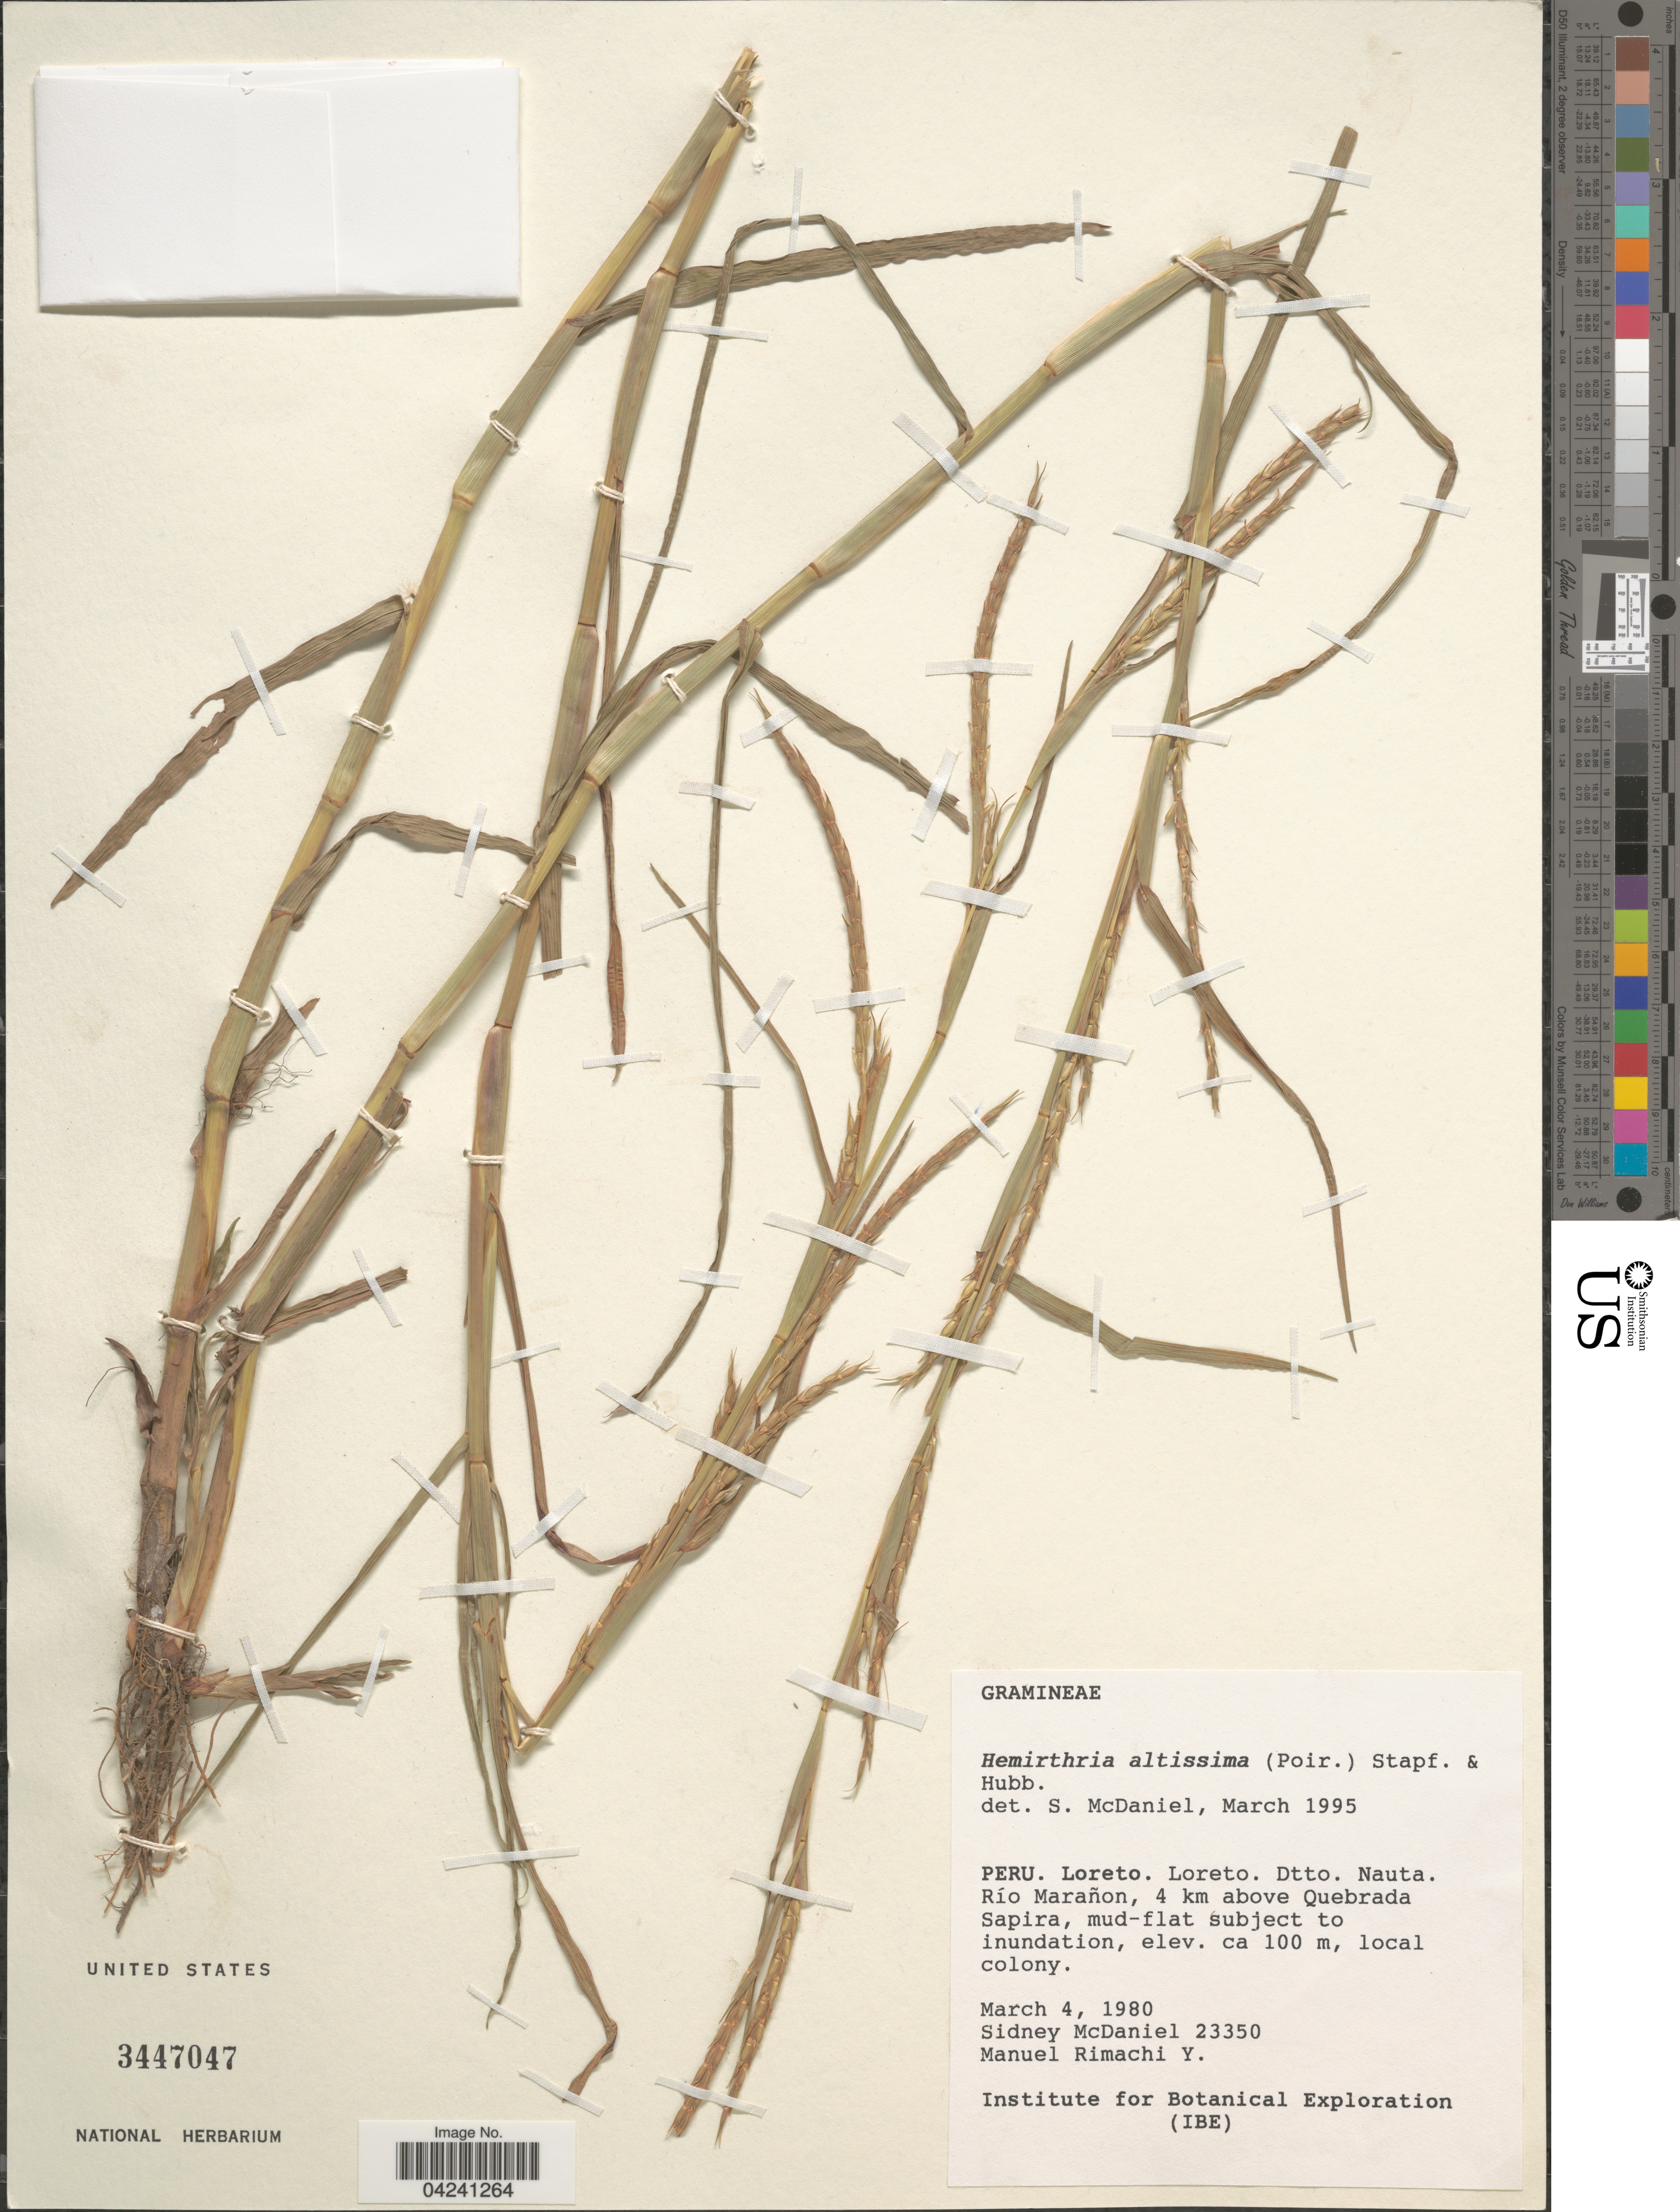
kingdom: Plantae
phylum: Tracheophyta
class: Liliopsida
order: Poales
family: Poaceae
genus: Hemarthria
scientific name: Hemarthria altissima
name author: (Poir.) Stapf & C. E. Hubb.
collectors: S. McDaniel & M. Rimachi Y.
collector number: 23350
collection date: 1980-03-04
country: Peru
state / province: Loreto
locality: Loreto. Dtto. Nauta. Río Marañon, 4 km above Quebrada Sapira. Institute for Botanical Exploration (IBE).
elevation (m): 100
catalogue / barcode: US 3447047